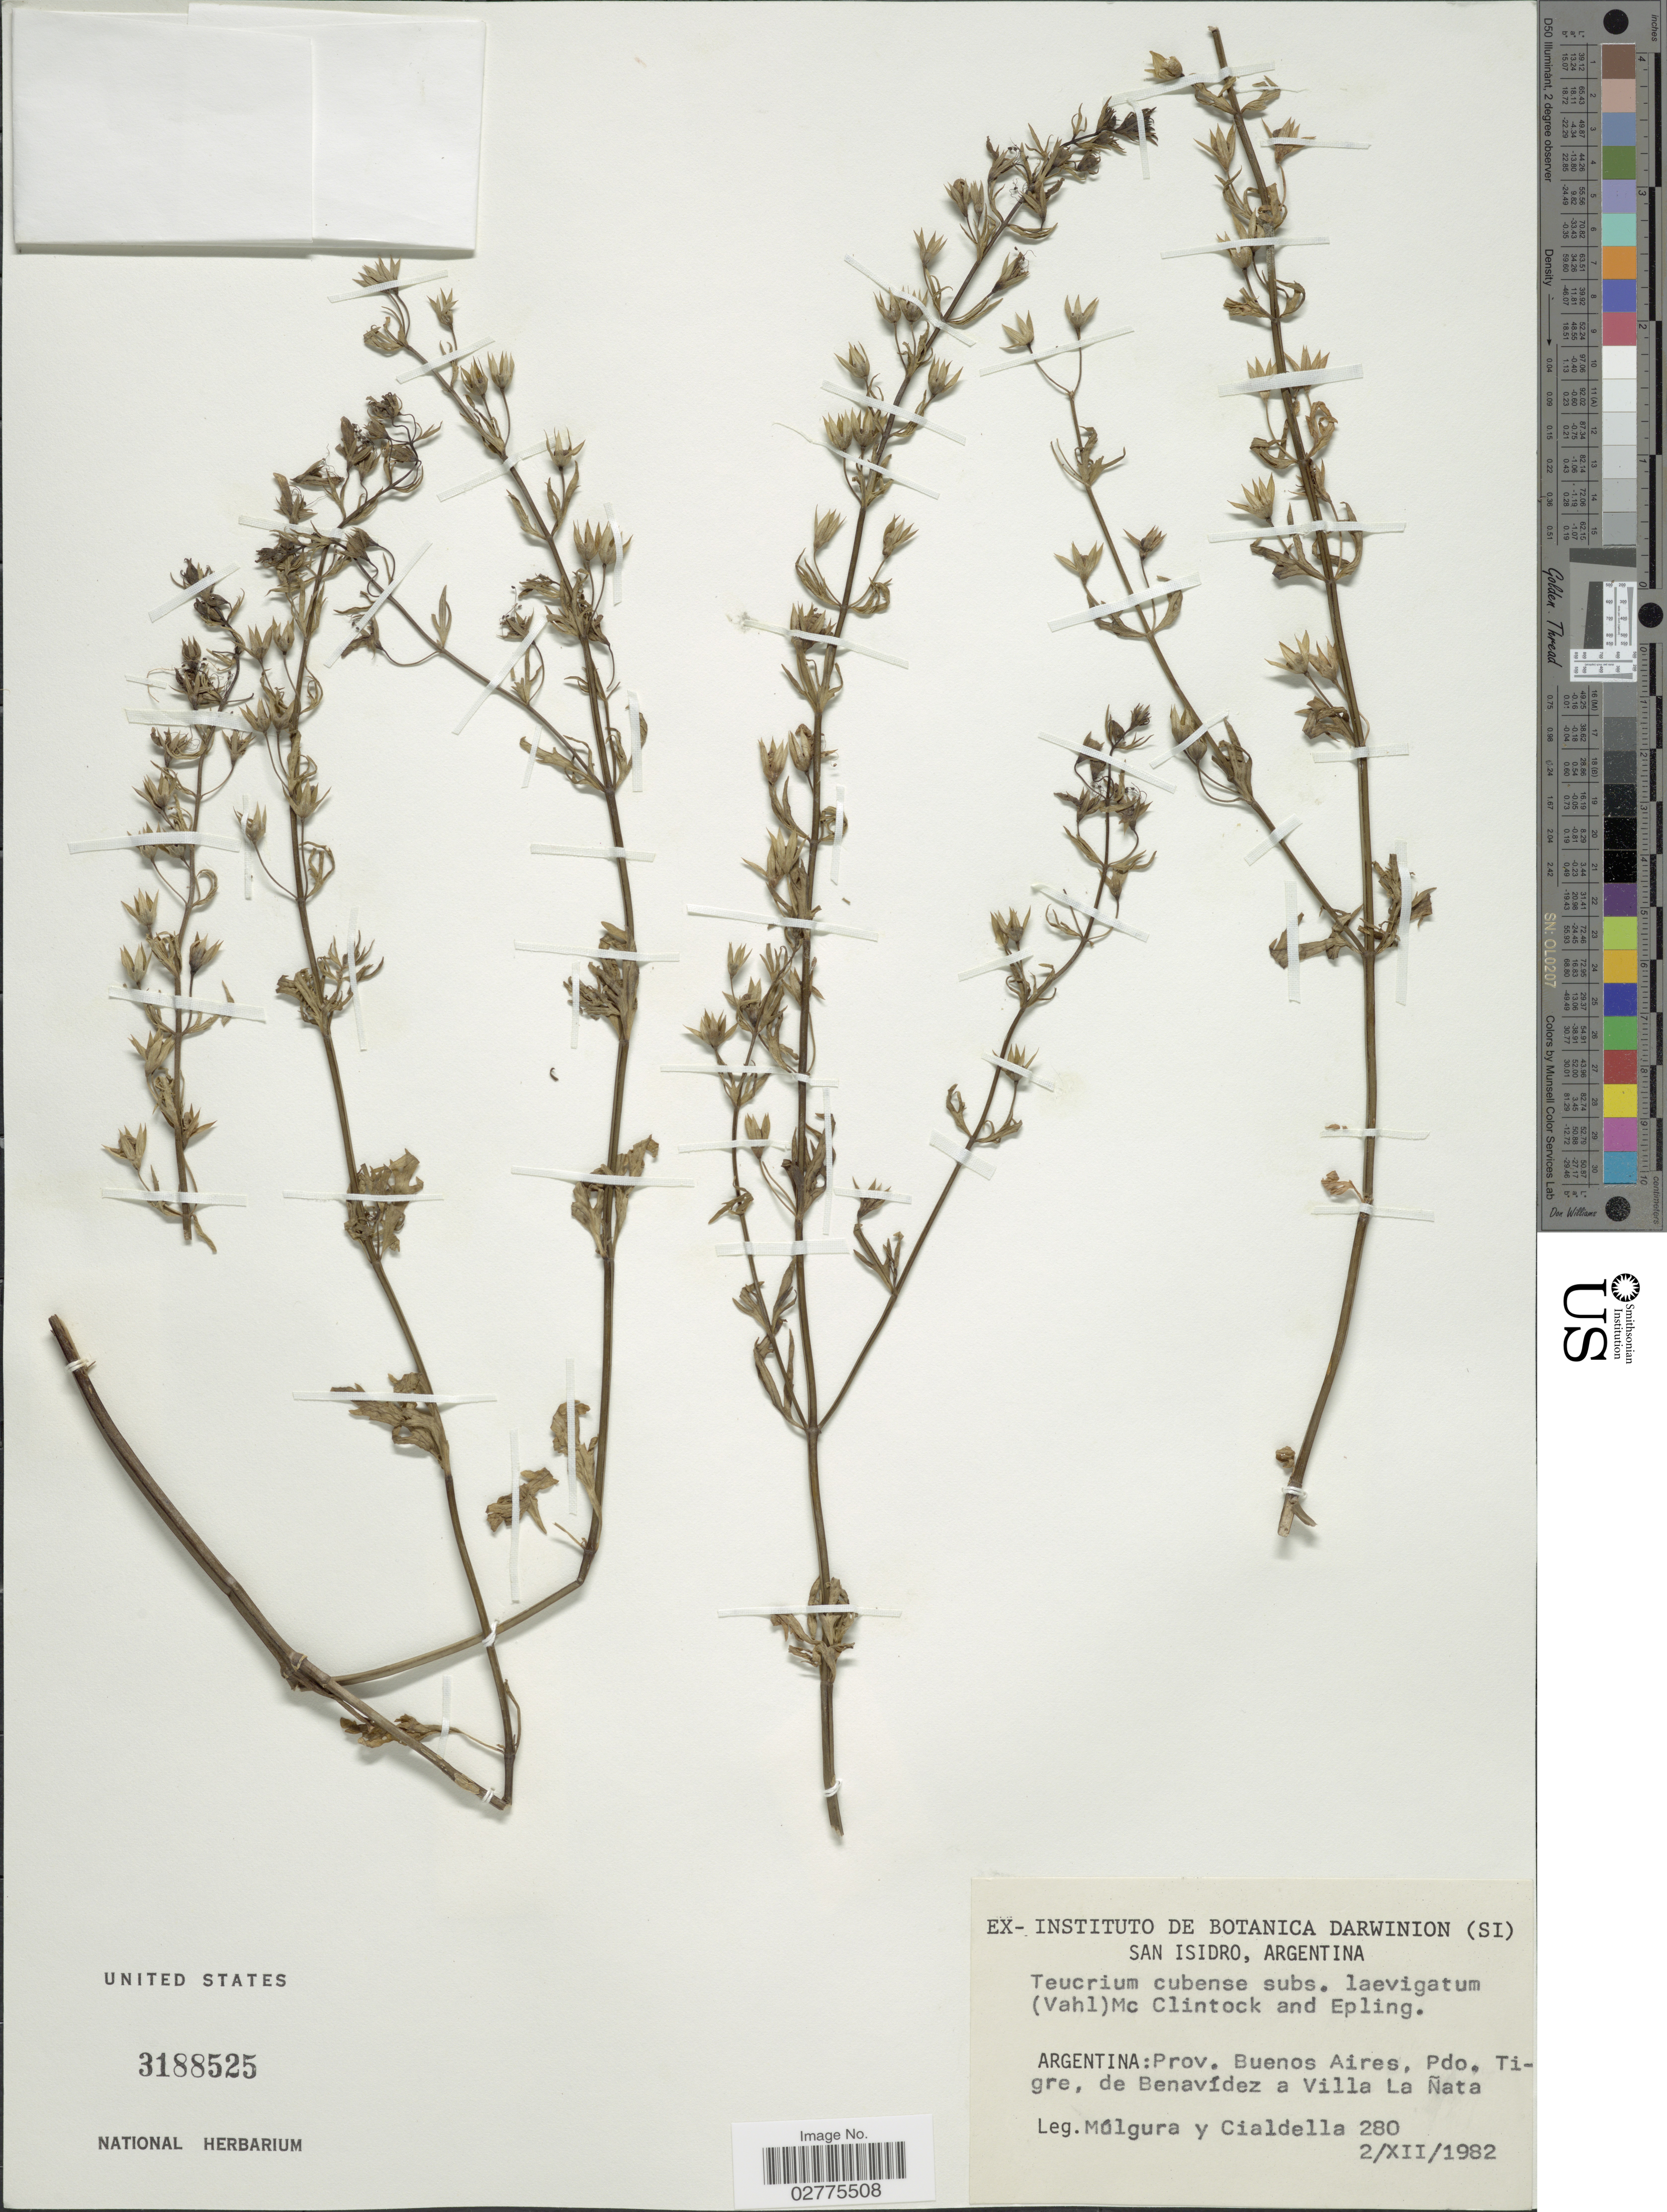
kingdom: Plantae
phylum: Tracheophyta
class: Magnoliopsida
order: Lamiales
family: Lamiaceae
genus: Teucrium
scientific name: Teucrium cubense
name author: Jacq.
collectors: M. Múlgura & Cialdella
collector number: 280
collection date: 1982-12-02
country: Argentina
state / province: Buenos Aires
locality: Prov. Buenos Aires, Pdo. Tigre, de Benavídez a Ville La Ñata.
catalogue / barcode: US 3188525